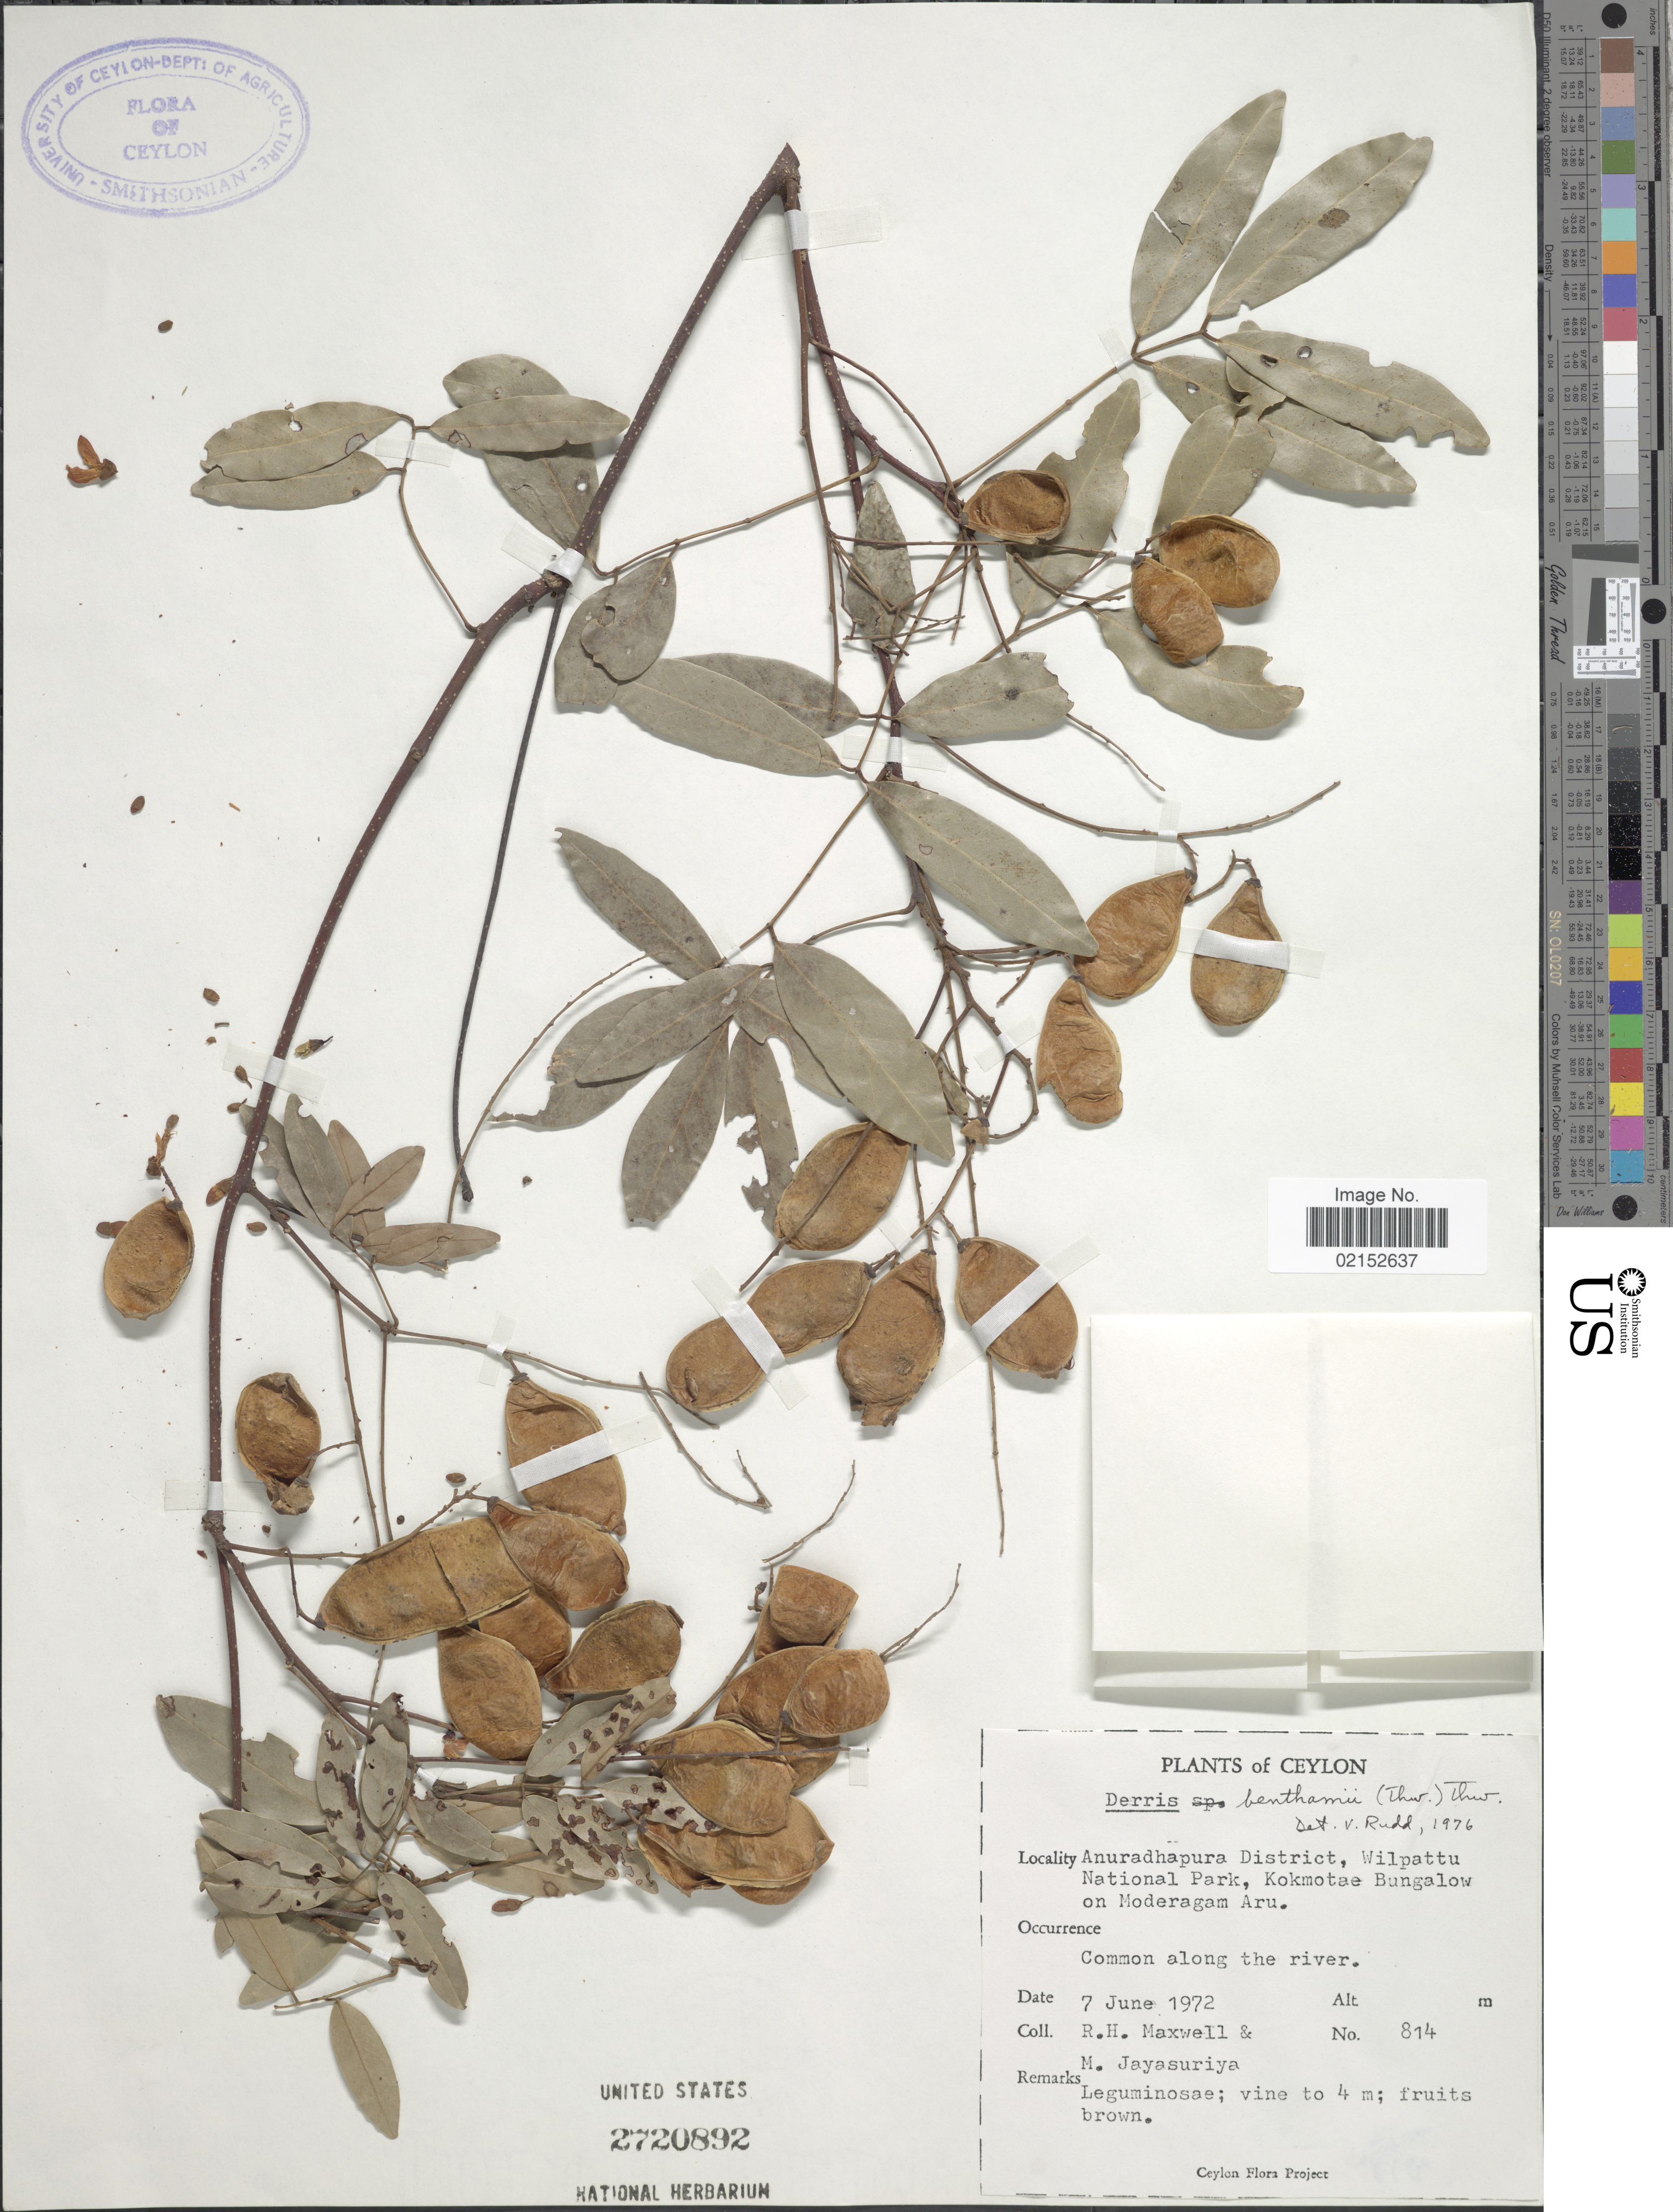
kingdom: Plantae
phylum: Tracheophyta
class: Magnoliopsida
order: Fabales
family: Fabaceae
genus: Derris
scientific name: Derris benthamii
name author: (Thwaites) Thwaites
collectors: R. Maxwell & M. Jayasuriya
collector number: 814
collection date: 1972-06-07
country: Sri Lanka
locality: Ceylon, Anuradhapura District, Wilpattu National Park, Kokmotae Bungalow on Moderagam Aru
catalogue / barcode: US 2720892